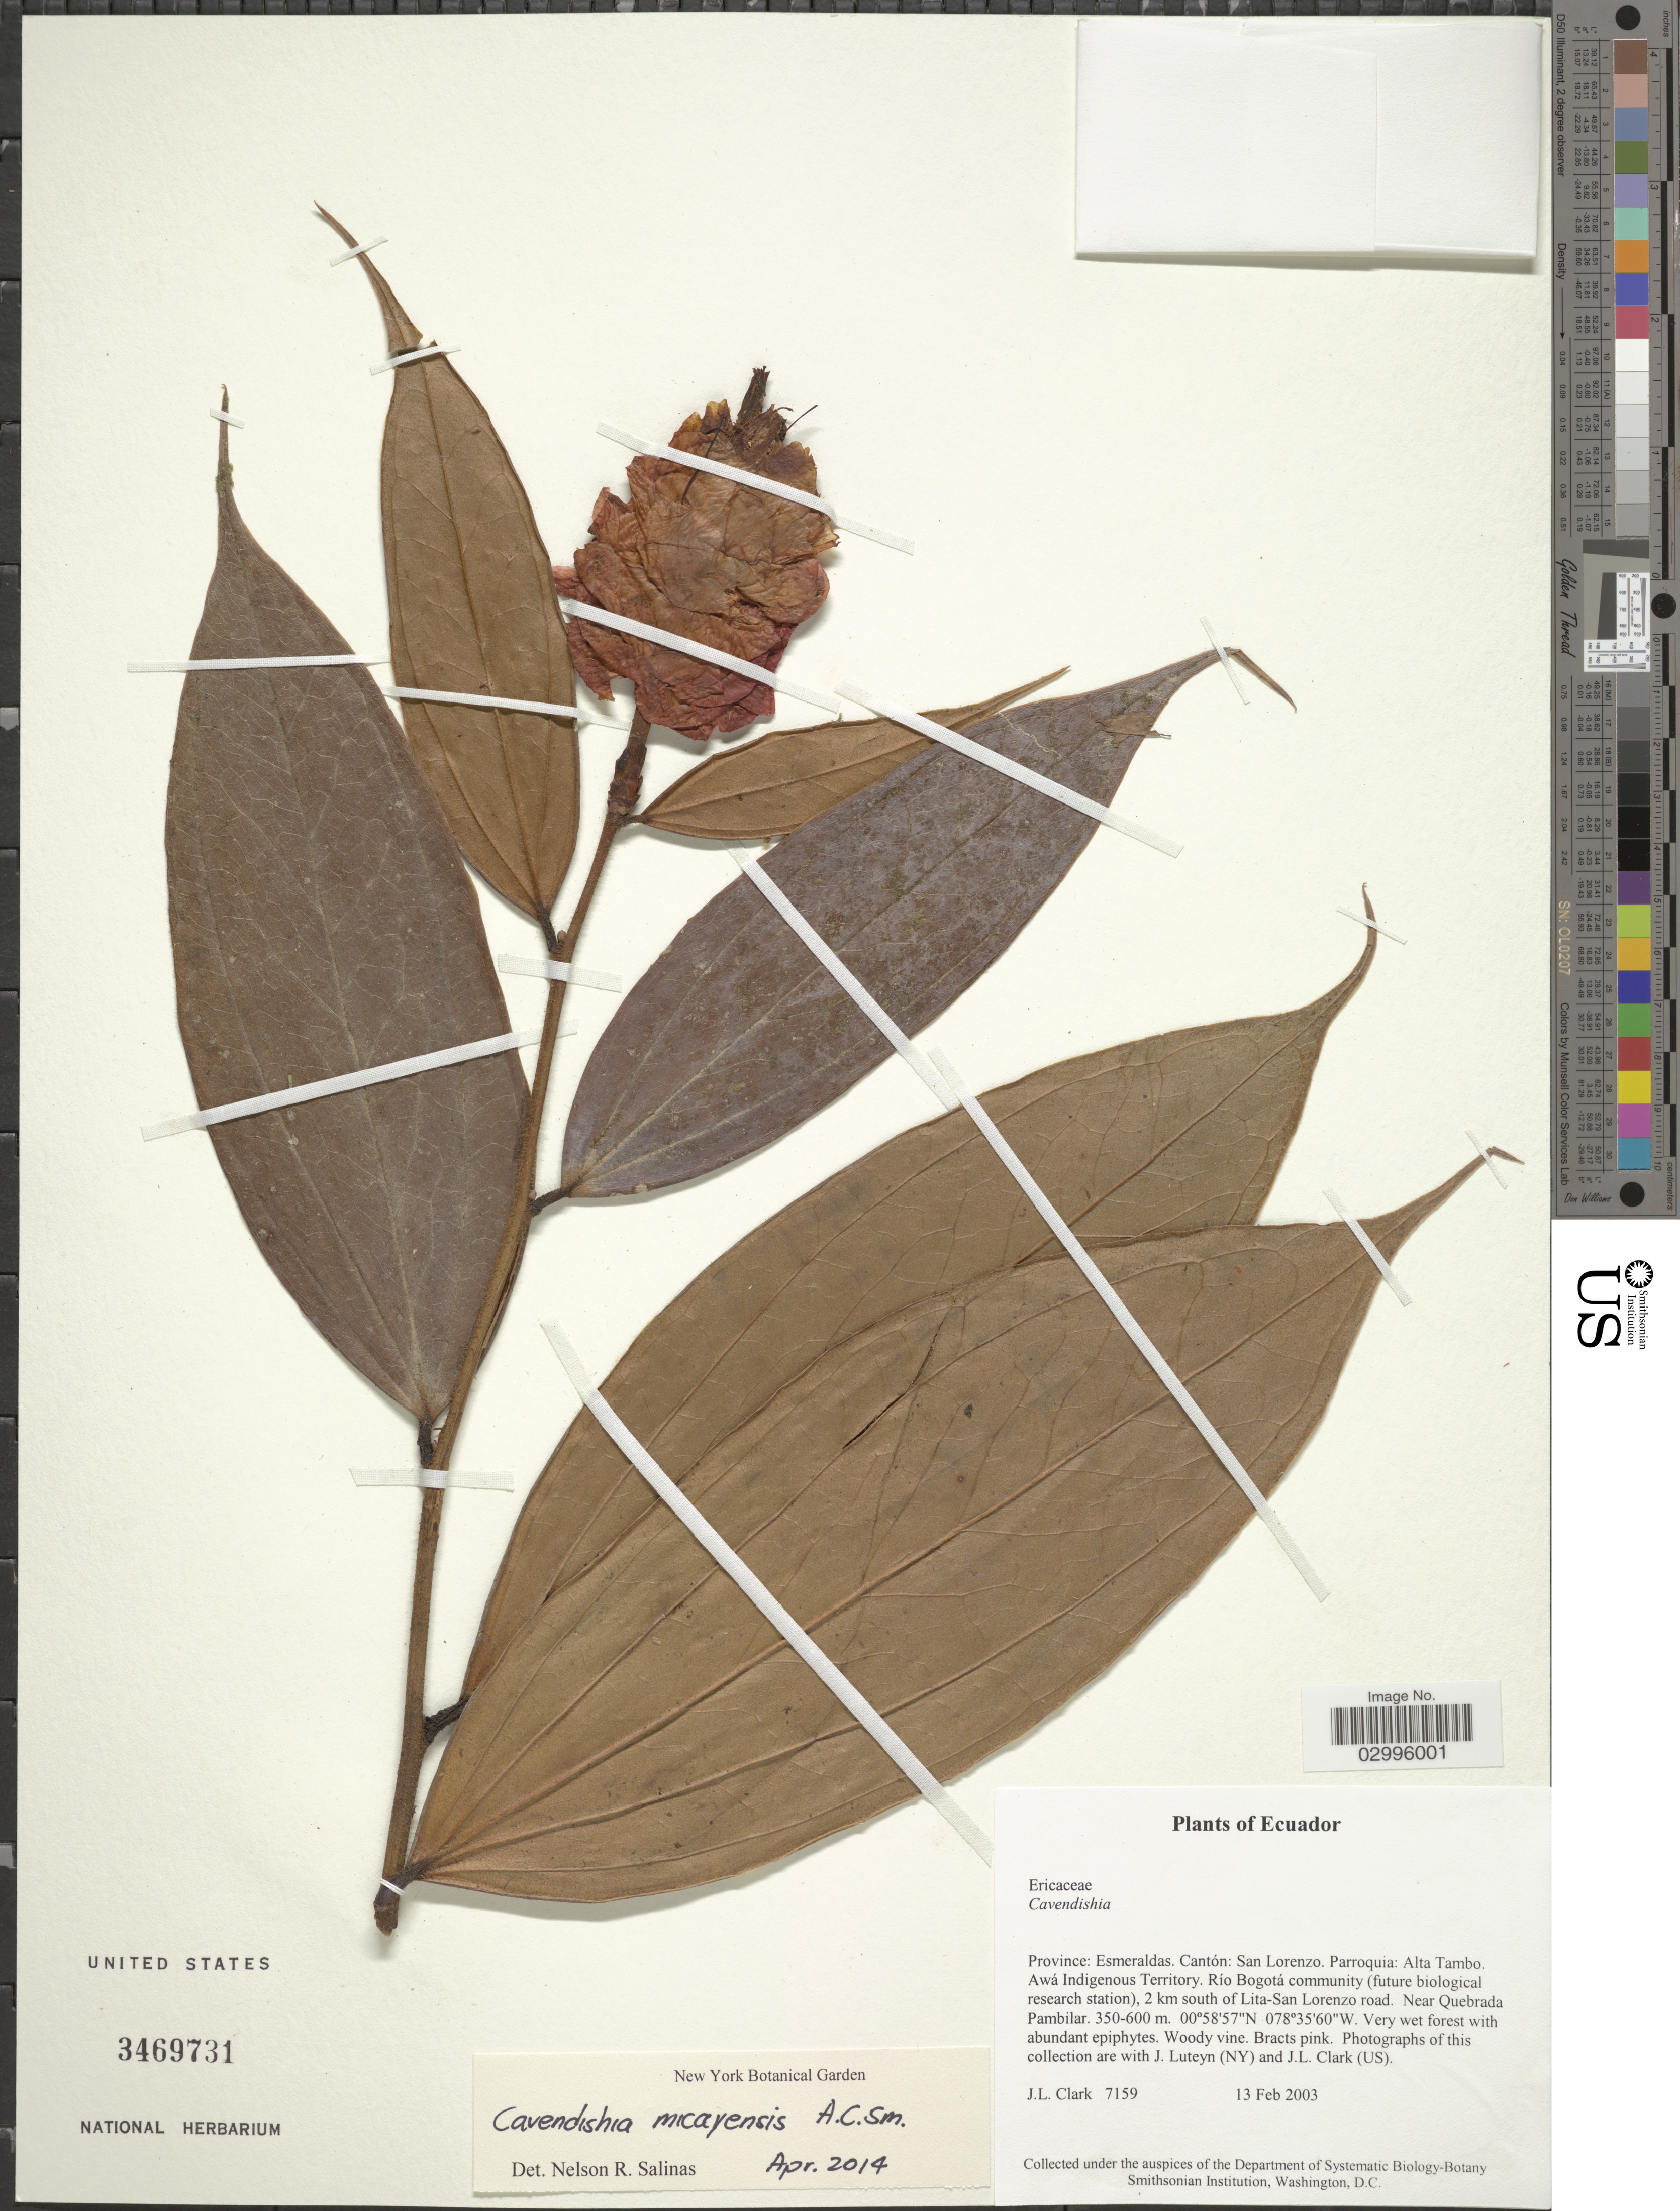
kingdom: Plantae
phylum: Tracheophyta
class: Magnoliopsida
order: Ericales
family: Ericaceae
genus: Cavendishia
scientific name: Cavendishia micayensis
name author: A.C. Sm.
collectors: J. L. Clark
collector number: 7159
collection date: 2003-02-13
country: Ecuador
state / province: Esmeraldas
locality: Cantón: San Lorenzo:. Parroquia: Alta Tambo. Awá Indigenous Territory. Río Bogotá community (future biological research station), 2 km south of Lita-San Lorenzo road. Near Quebrada Pambilar.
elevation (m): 350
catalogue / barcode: US 3469731